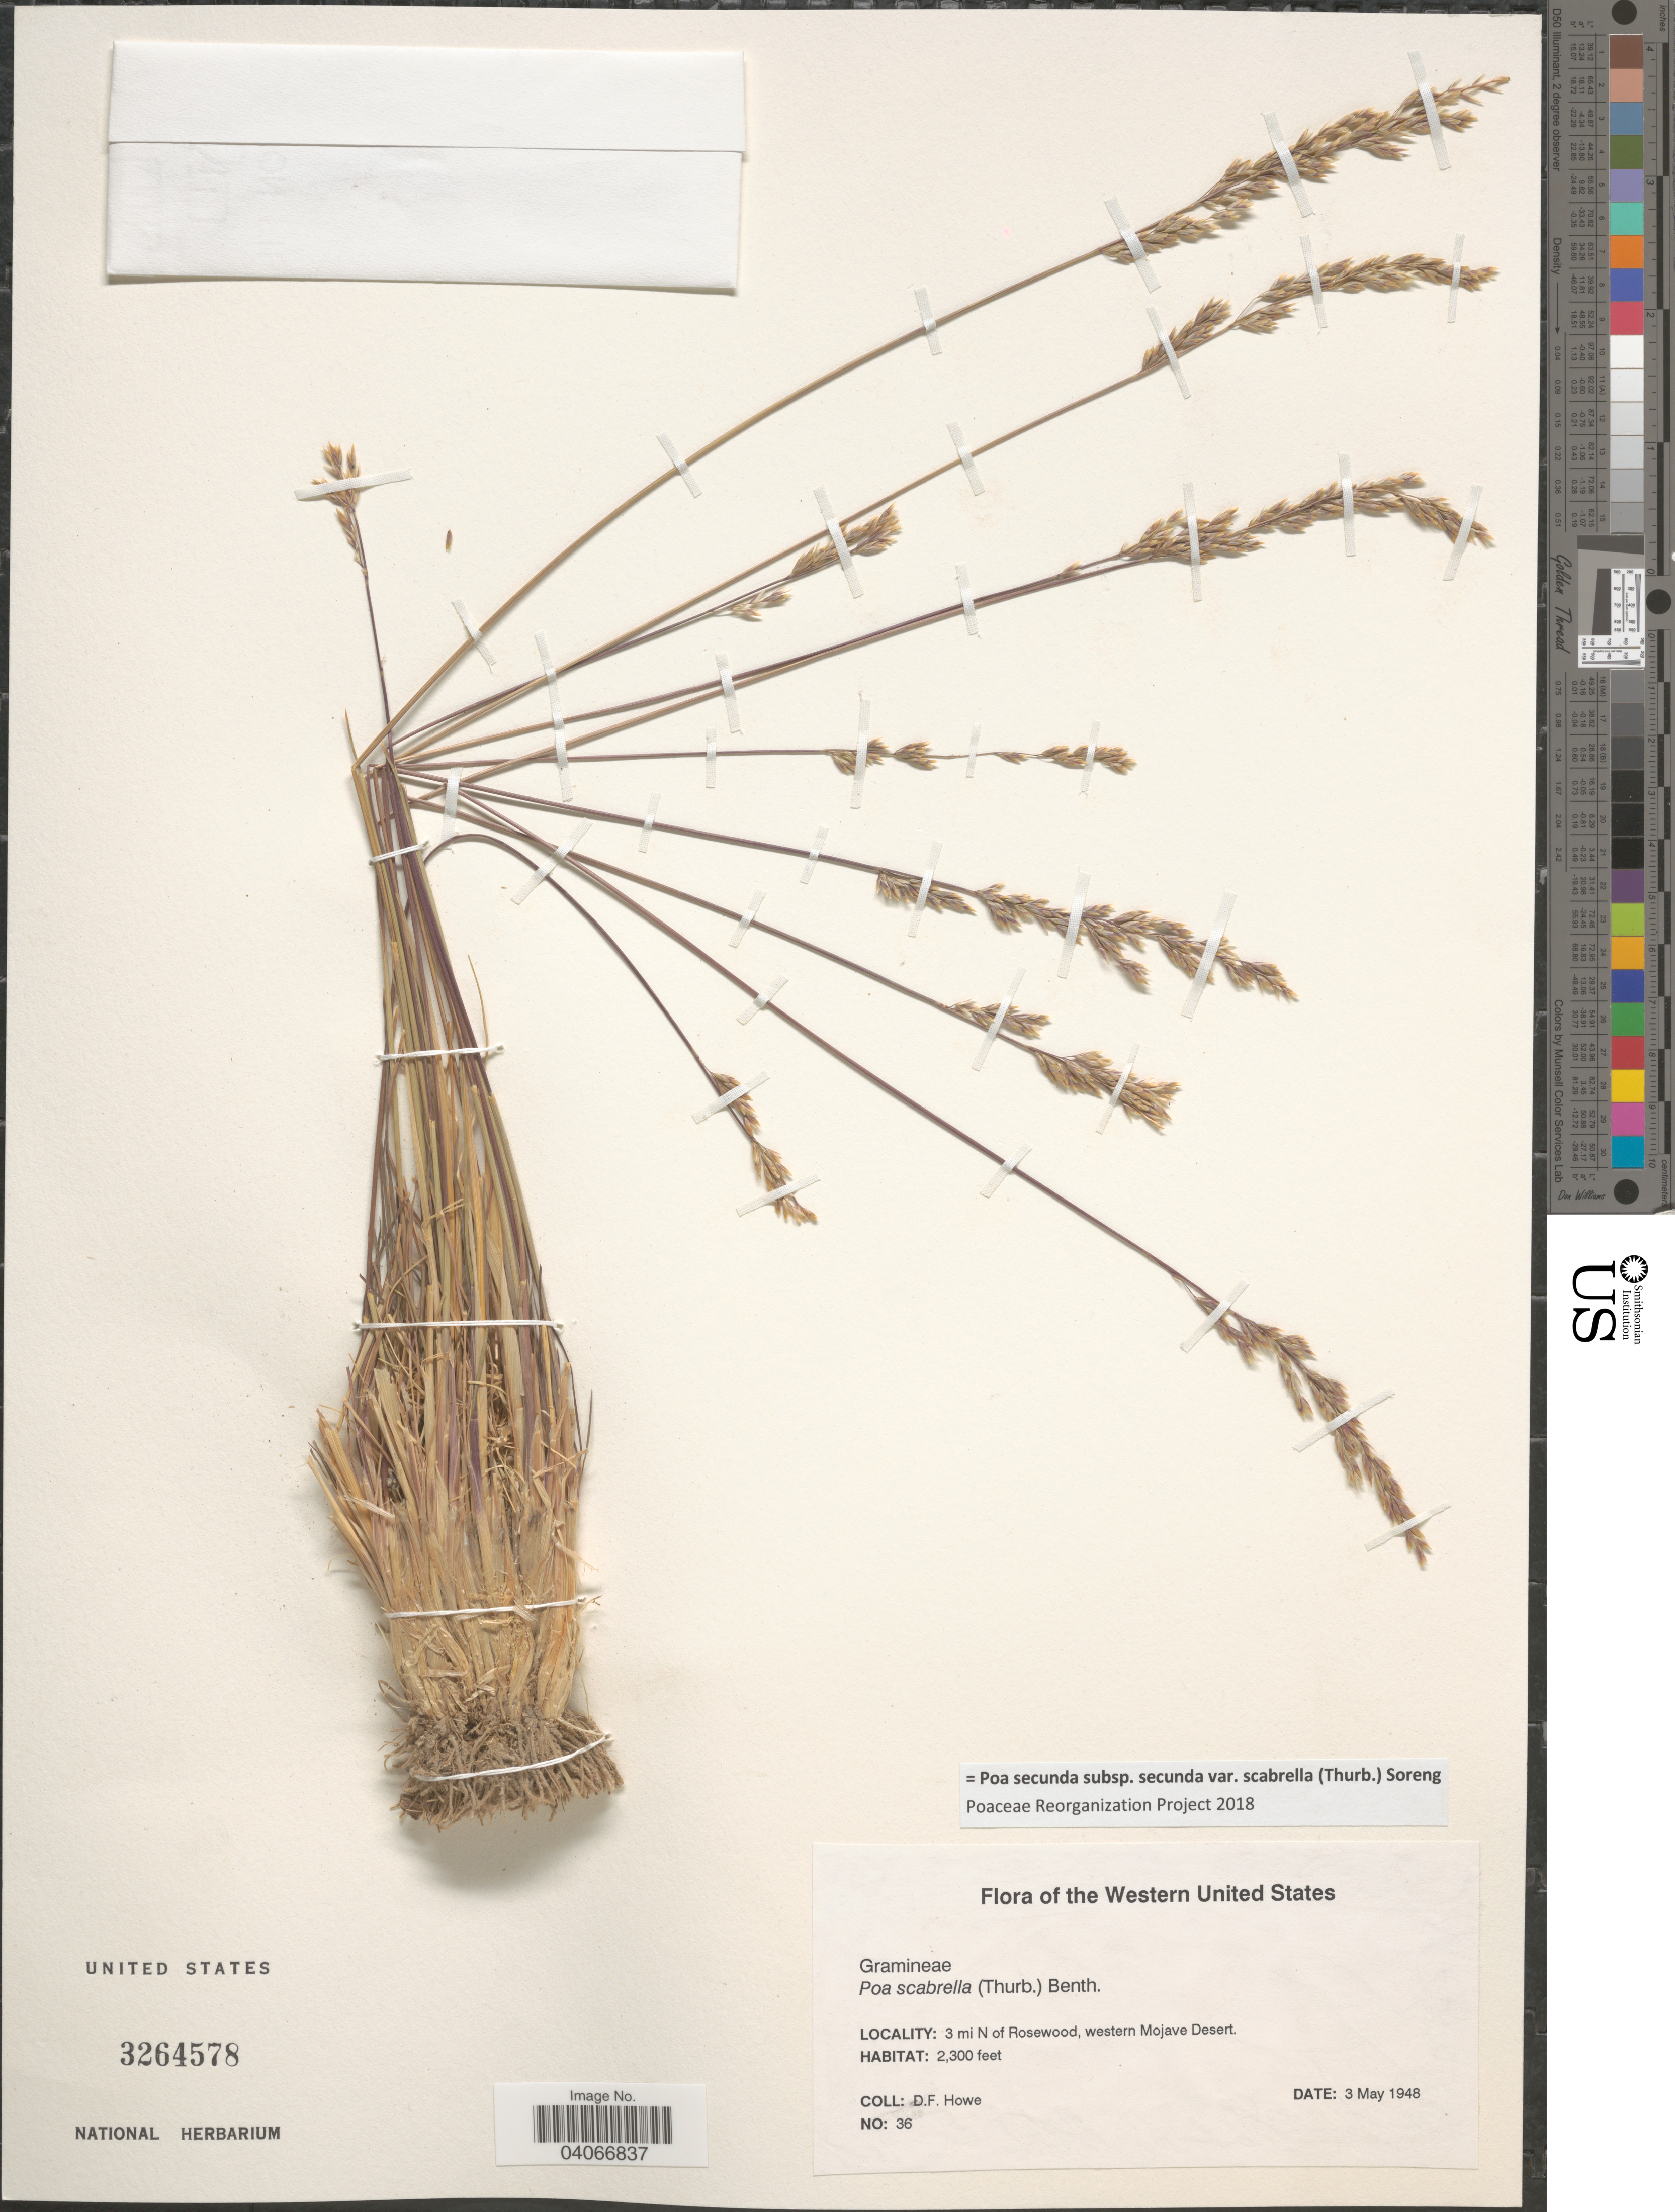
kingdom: Plantae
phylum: Tracheophyta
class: Liliopsida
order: Poales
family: Poaceae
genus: Poa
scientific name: Poa secunda subsp. secunda var. scabrella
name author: (Thurb.) Soreng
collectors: D. Howe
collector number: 36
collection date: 1948-05-03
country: United States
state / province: California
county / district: San Bernardino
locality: Western United States. 3 mi N of Rosewood, western Mojave Desert.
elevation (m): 701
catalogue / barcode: US 3264578